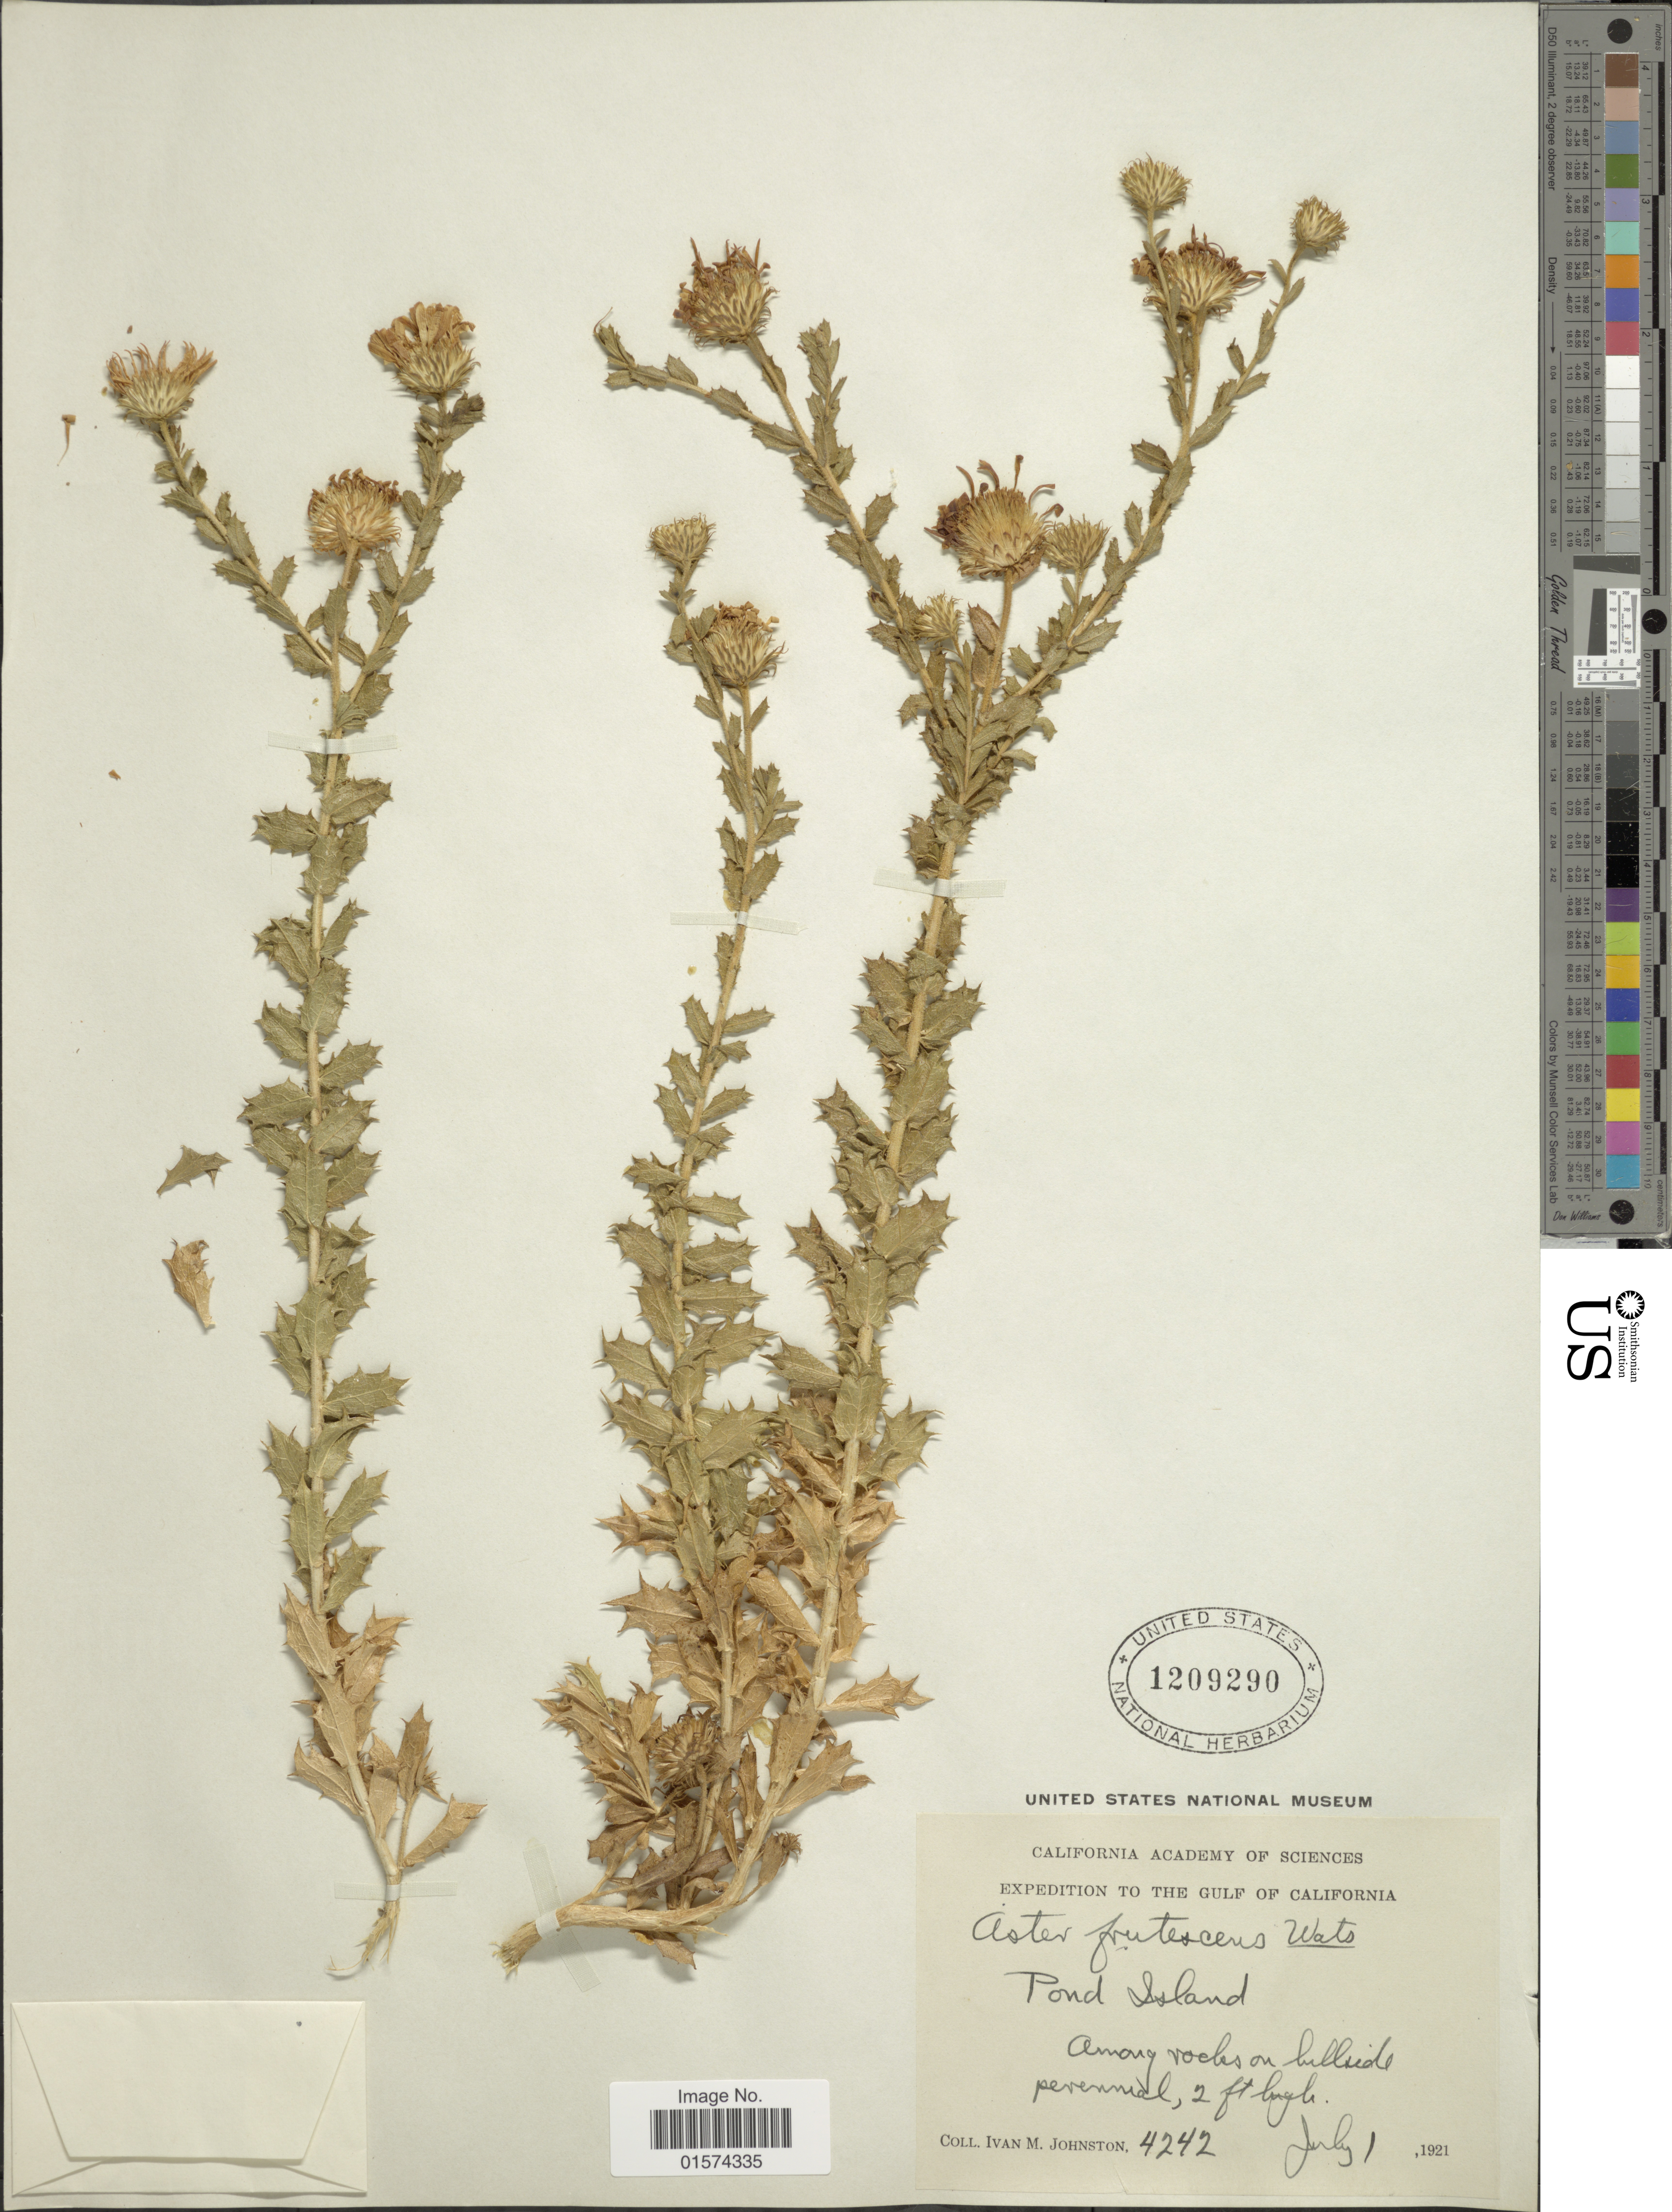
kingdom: Plantae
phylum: Tracheophyta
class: Magnoliopsida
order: Asterales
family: Asteraceae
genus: Xylorhiza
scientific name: Xylorhiza frutescens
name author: Greene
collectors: I.M. Johnston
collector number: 4242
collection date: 1921-07-01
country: United States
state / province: California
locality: The Gulf of California, Pond Island, Among rocks on hillsides perennial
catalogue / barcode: US 1209290